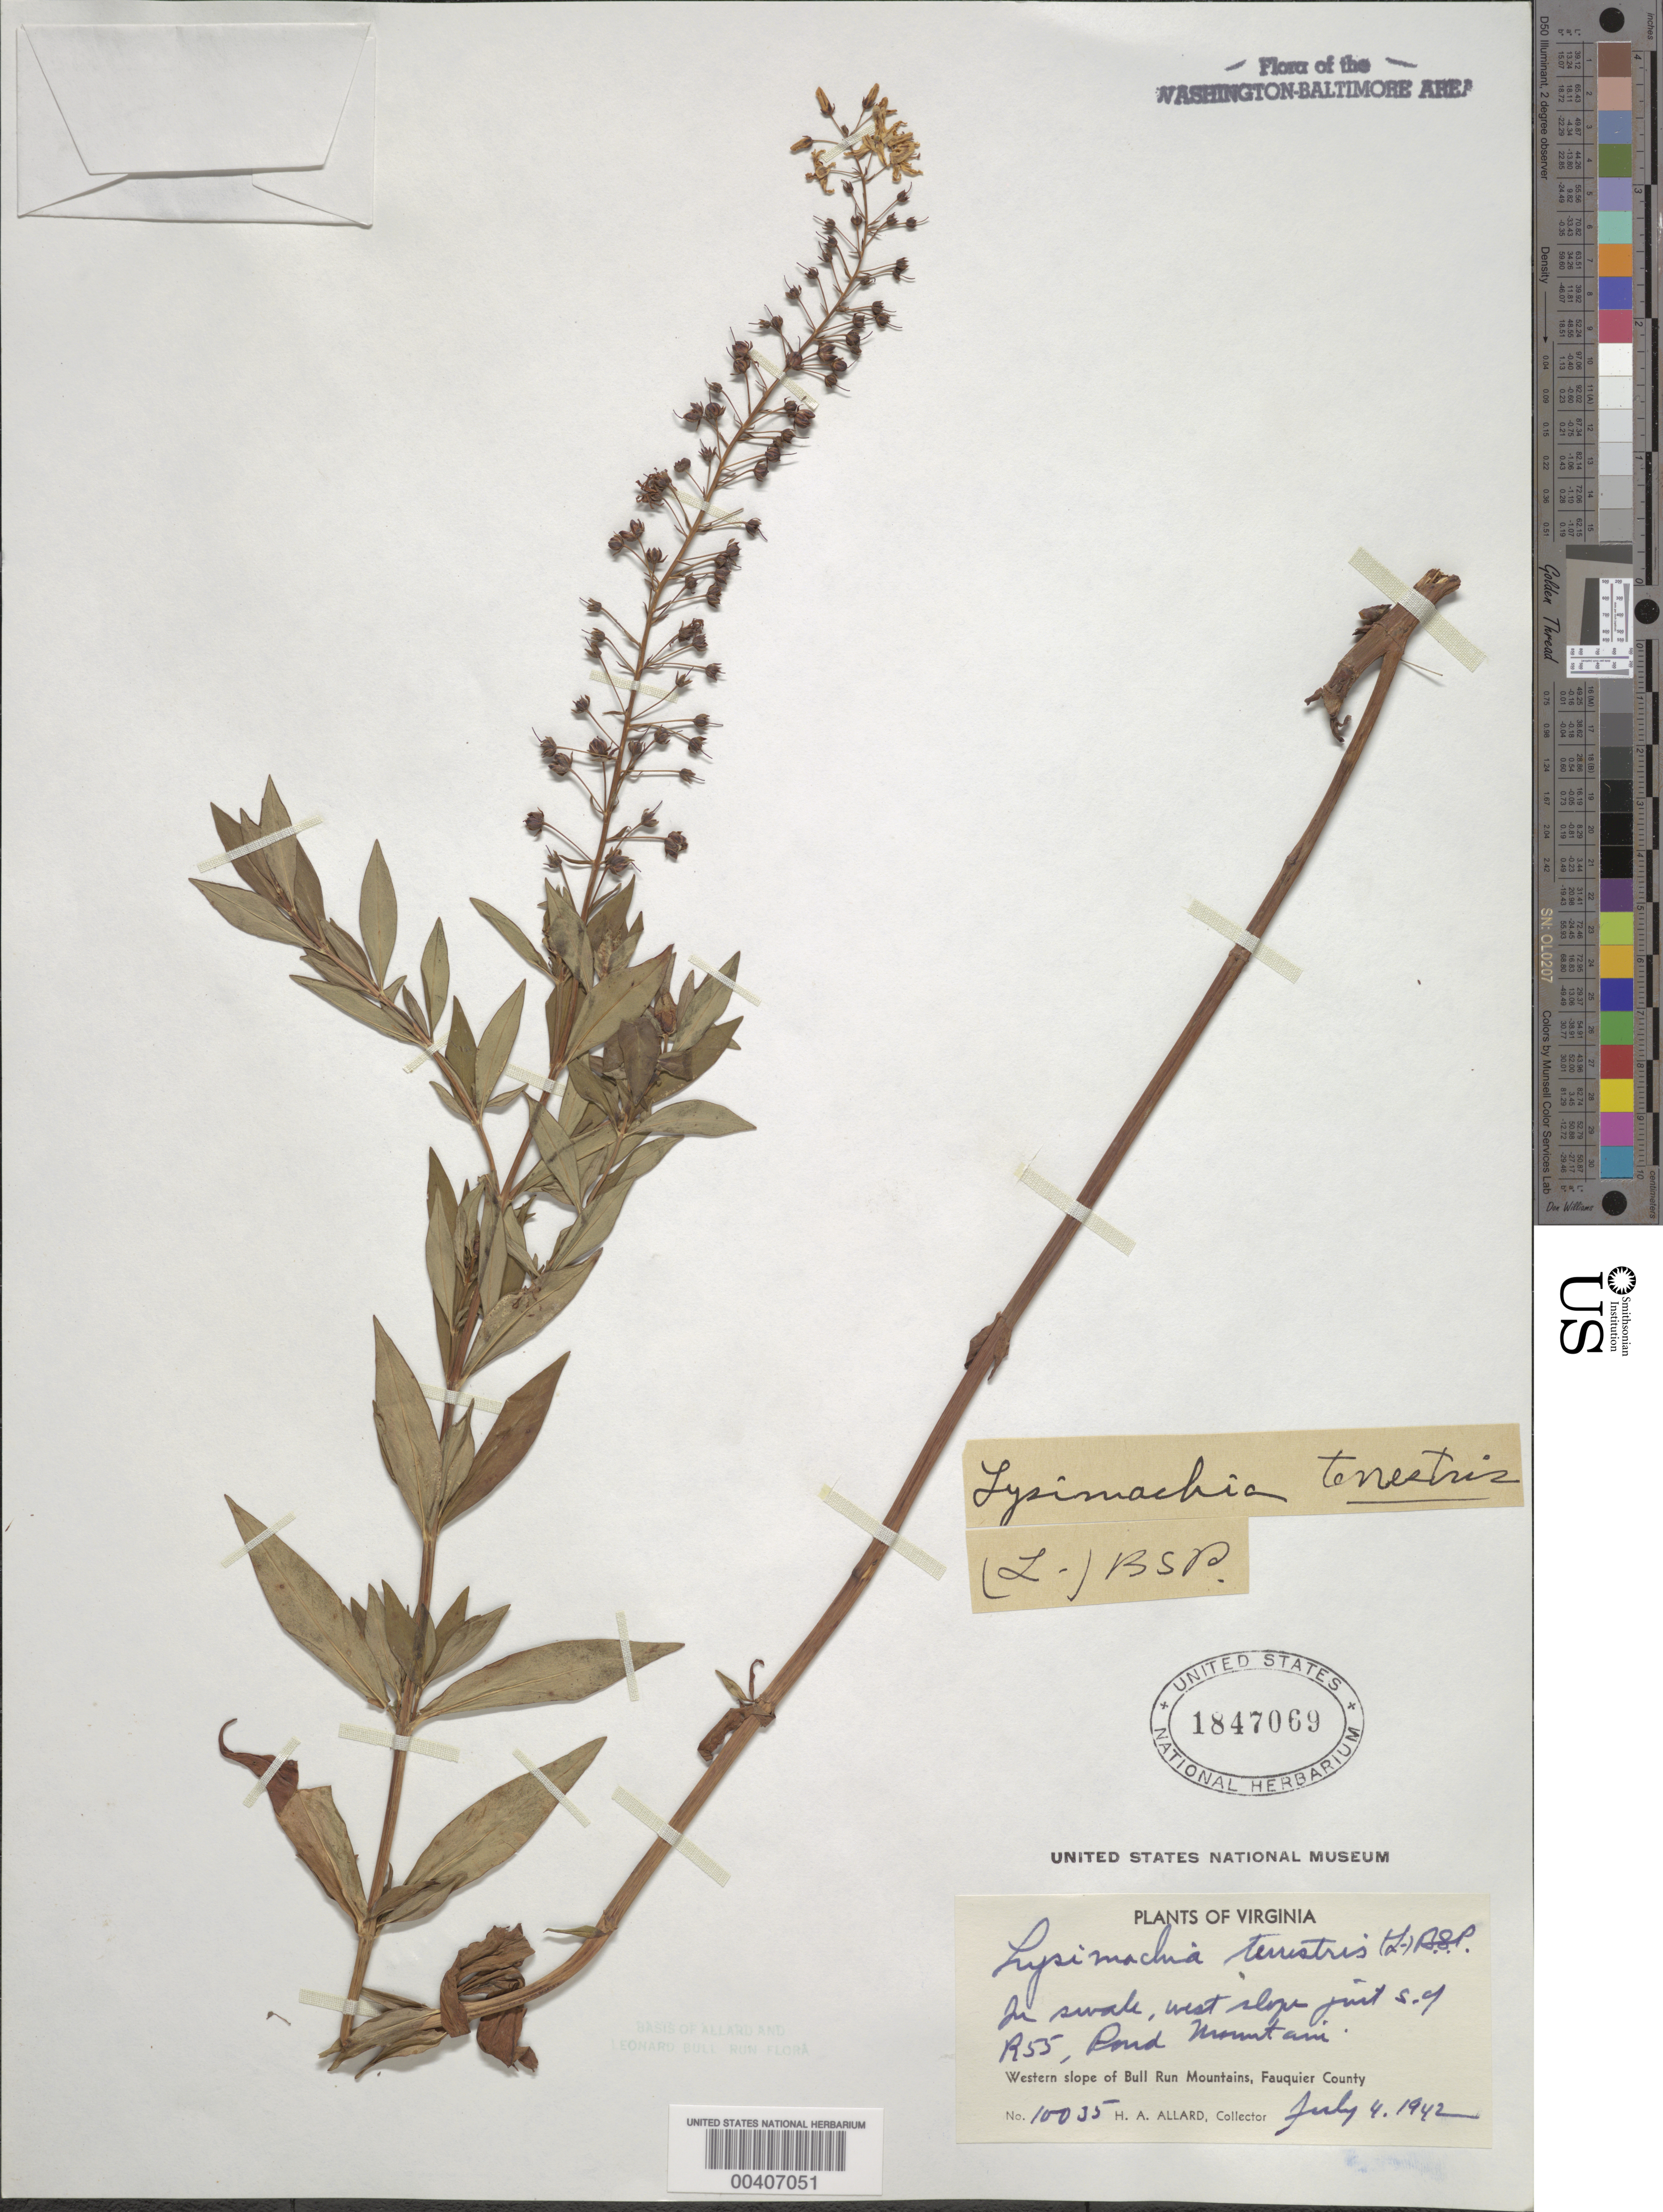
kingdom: Plantae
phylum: Tracheophyta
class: Magnoliopsida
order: Ericales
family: Primulaceae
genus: Lysimachia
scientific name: Lysimachia terrestris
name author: (L.) Britton, Stearns & Poggenb.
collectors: H. A. Allard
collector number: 10035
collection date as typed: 04 Jul 1942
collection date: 1942-07-04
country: United States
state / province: Virginia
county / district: Fauquier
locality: South of Route 55 Pond Mountains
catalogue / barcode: US 1847069